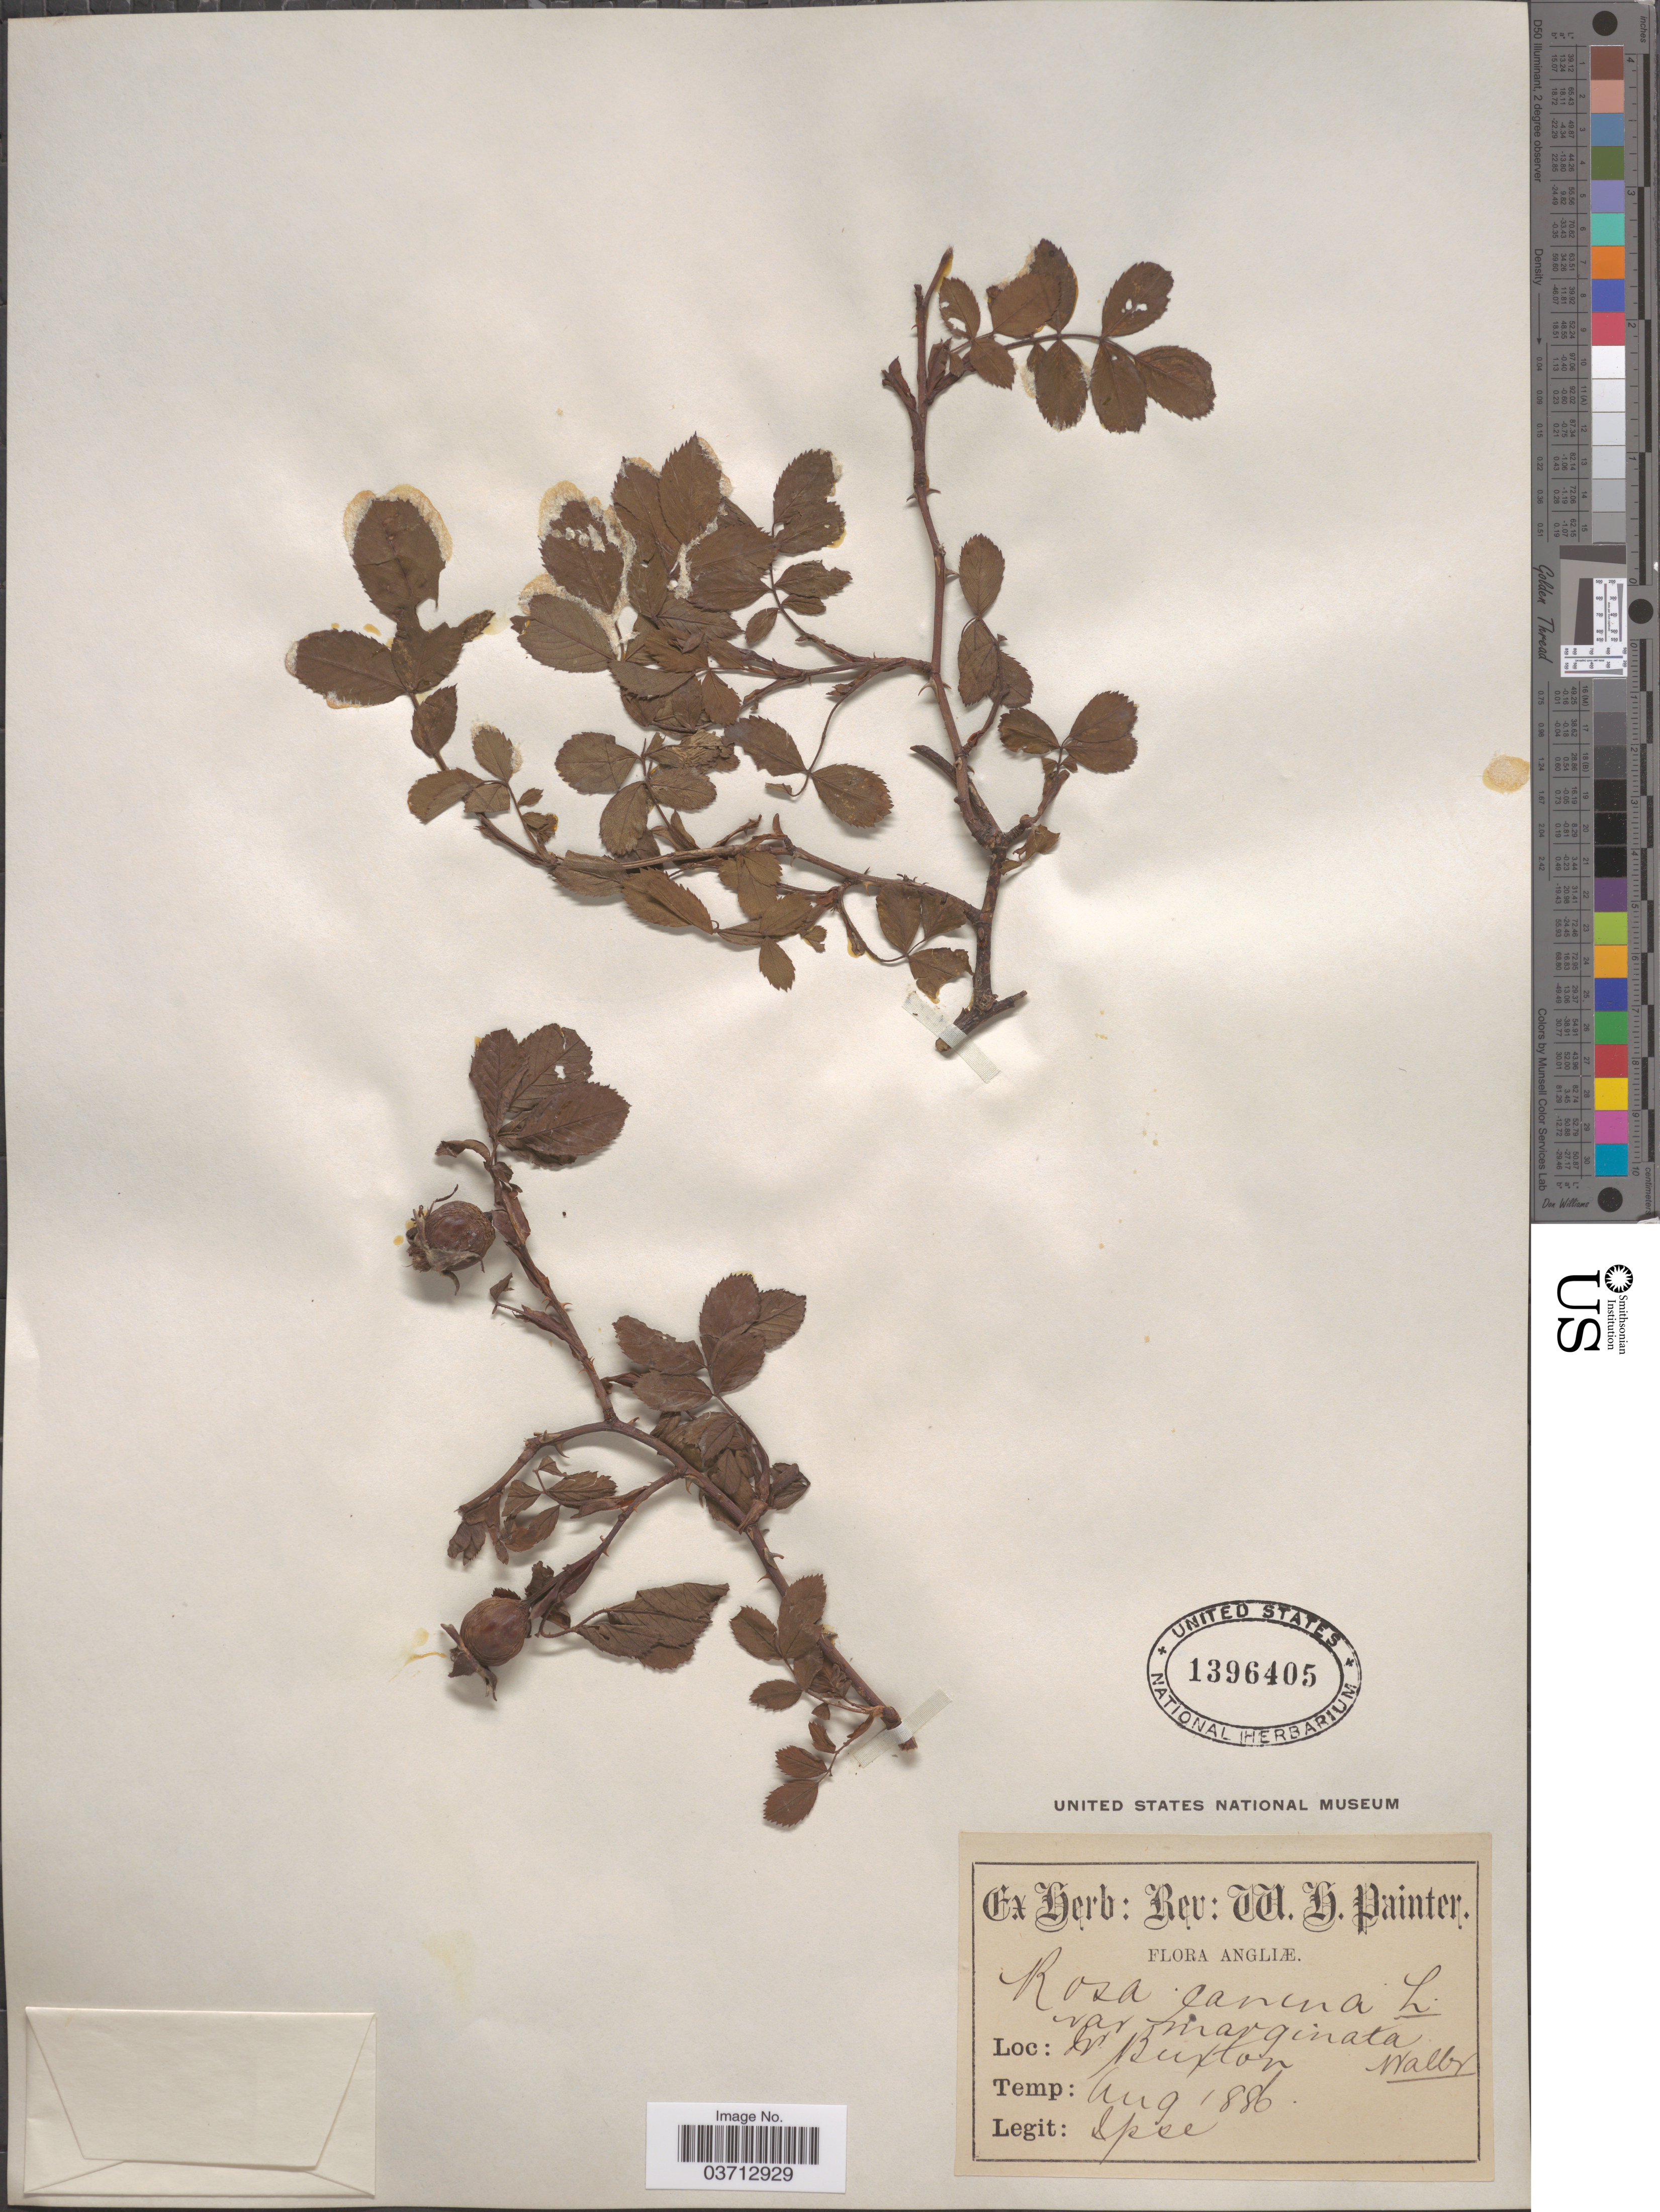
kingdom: Plantae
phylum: Tracheophyta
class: Magnoliopsida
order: Rosales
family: Rosaceae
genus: Rosa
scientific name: Rosa canina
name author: L.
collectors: W. H. Painter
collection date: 1886-08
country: United Kingdom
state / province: England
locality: Angliæ. Ht Buxton.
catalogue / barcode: US 1396405